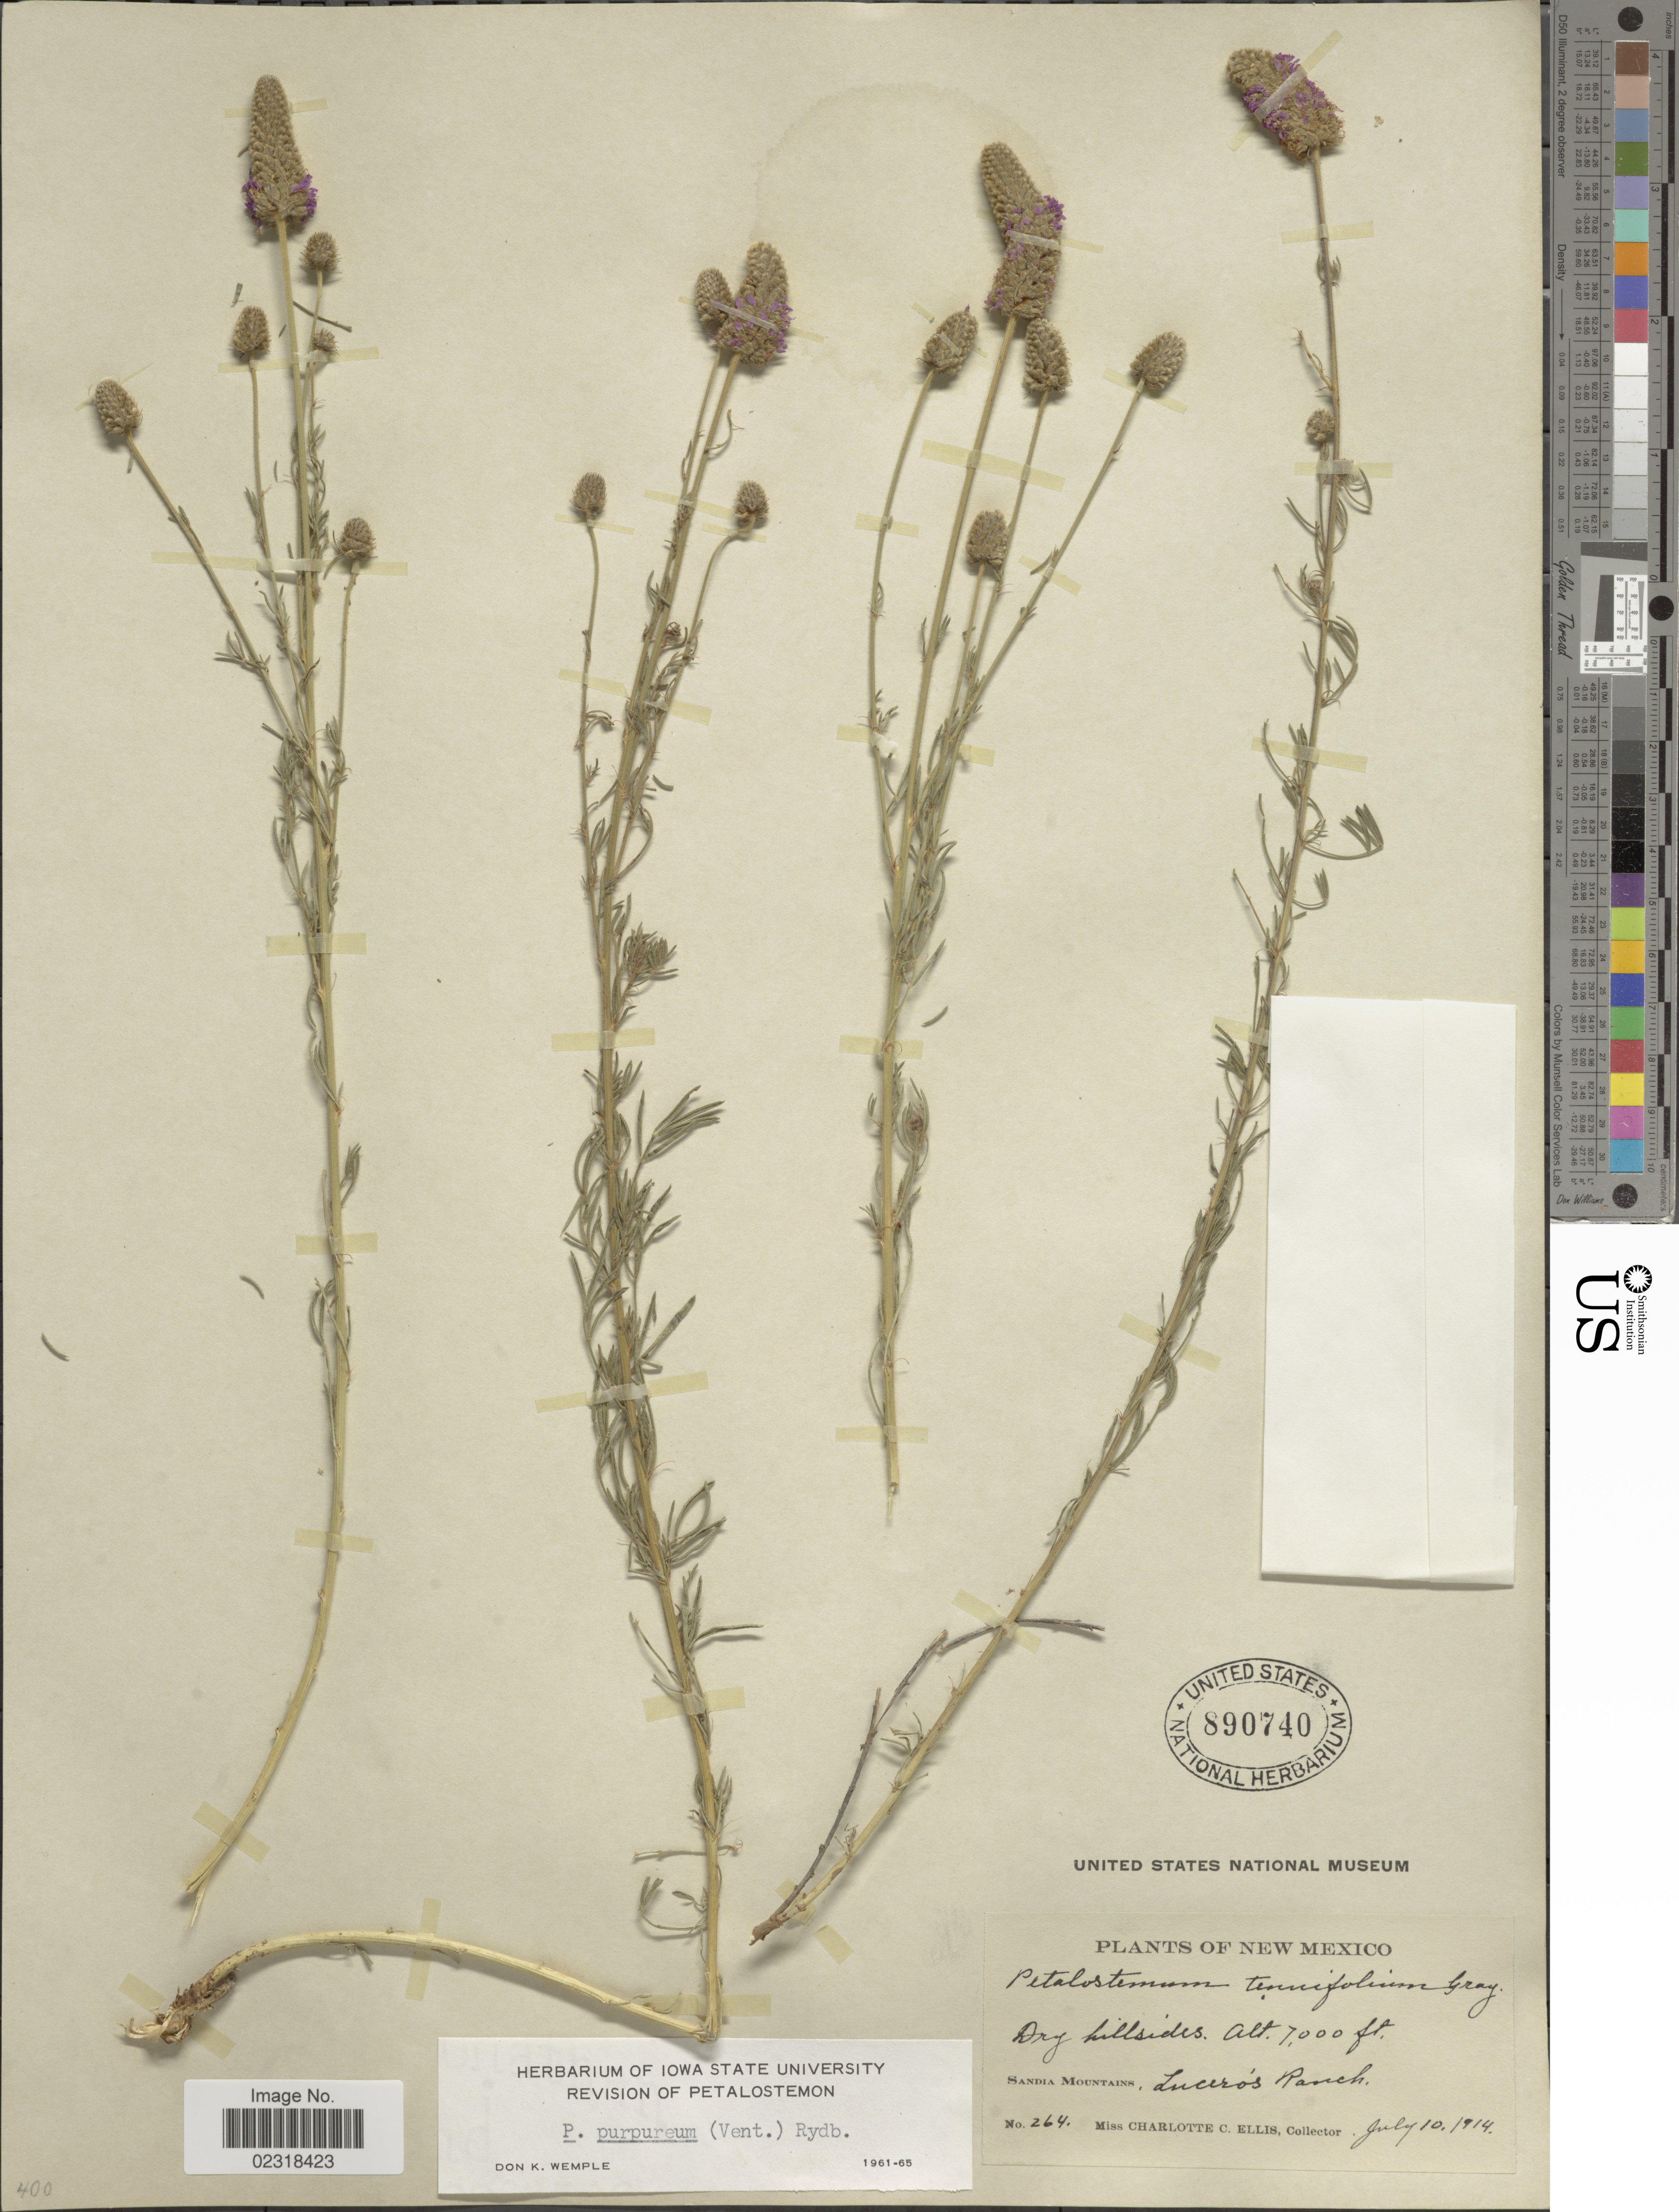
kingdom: Plantae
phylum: Tracheophyta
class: Magnoliopsida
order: Fabales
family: Fabaceae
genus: Dalea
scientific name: Dalea purpurea var. purpurea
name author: Vent.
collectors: C. C. Ellis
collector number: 264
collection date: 1914-07-10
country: United States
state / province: New Mexico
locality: Dry hillsides, Sandia Mountains, Luceros Ranch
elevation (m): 2134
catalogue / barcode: US 890740